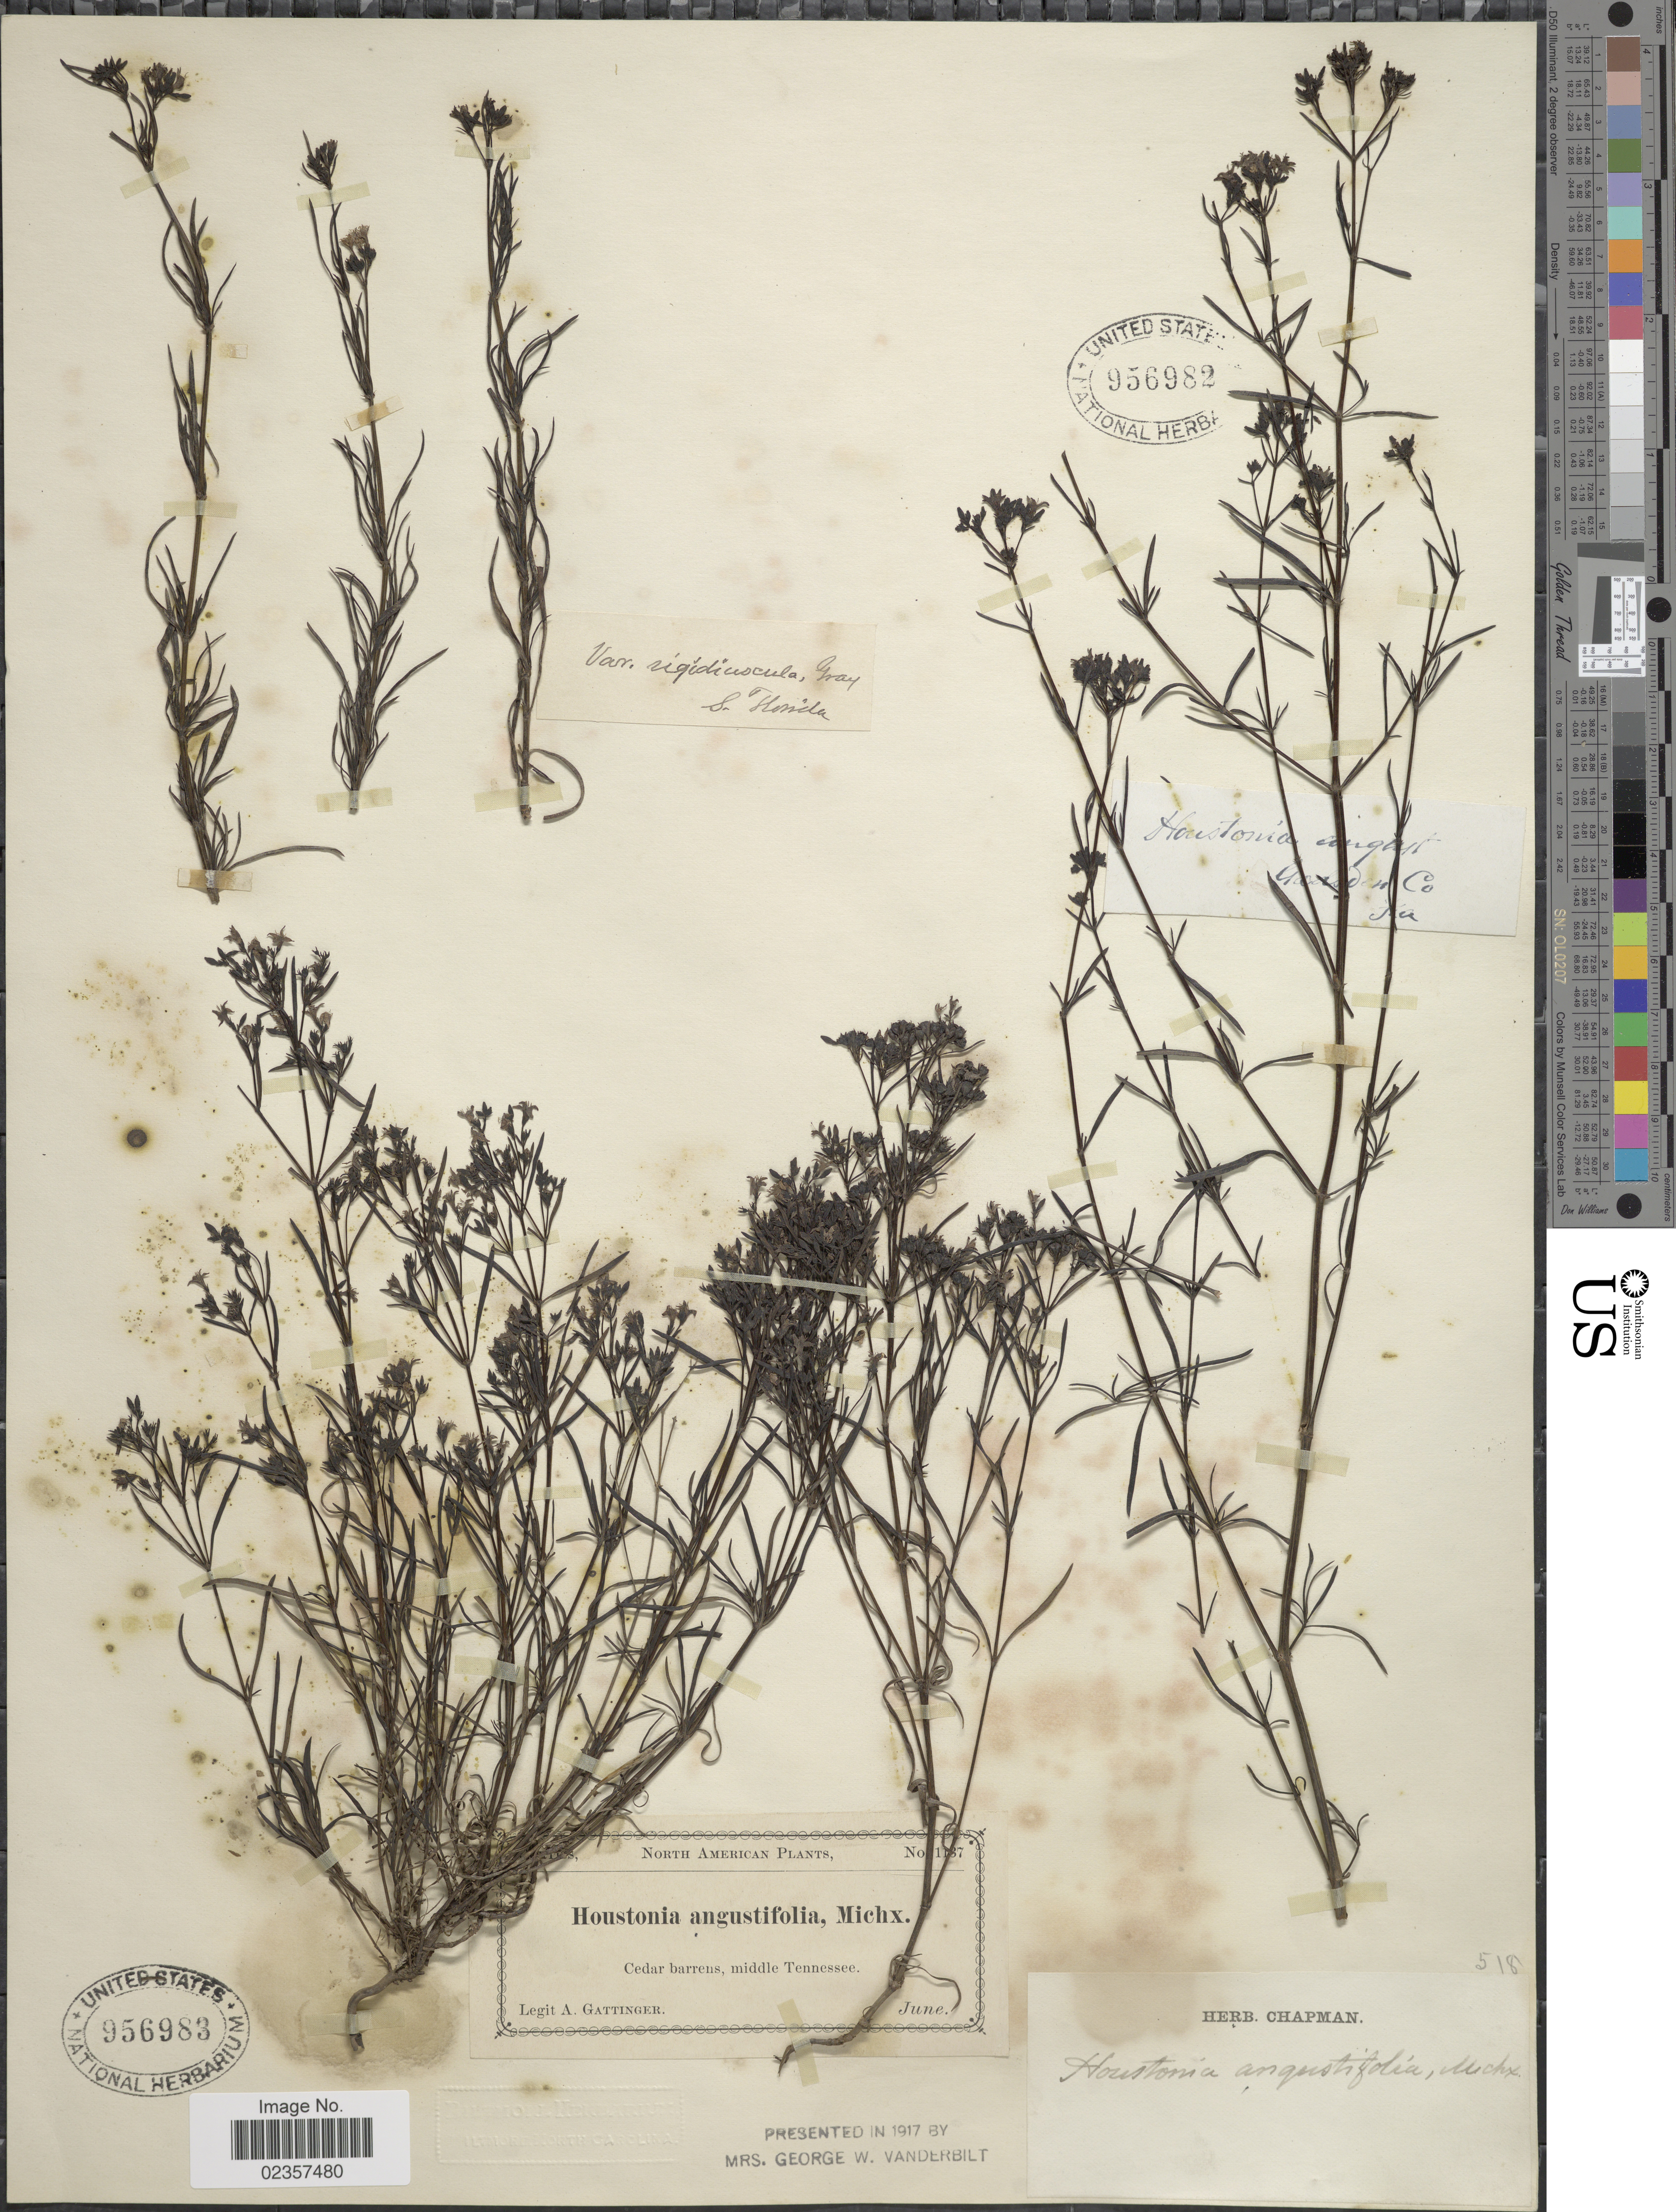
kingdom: Plantae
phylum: Tracheophyta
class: Magnoliopsida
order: Gentianales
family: Rubiaceae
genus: Houstonia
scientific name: Houstonia nigricans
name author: (Lam.) Fernald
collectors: ex herb. Chapman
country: United States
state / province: Florida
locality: Gadsden Co. S. Florida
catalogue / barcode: US 956982-2